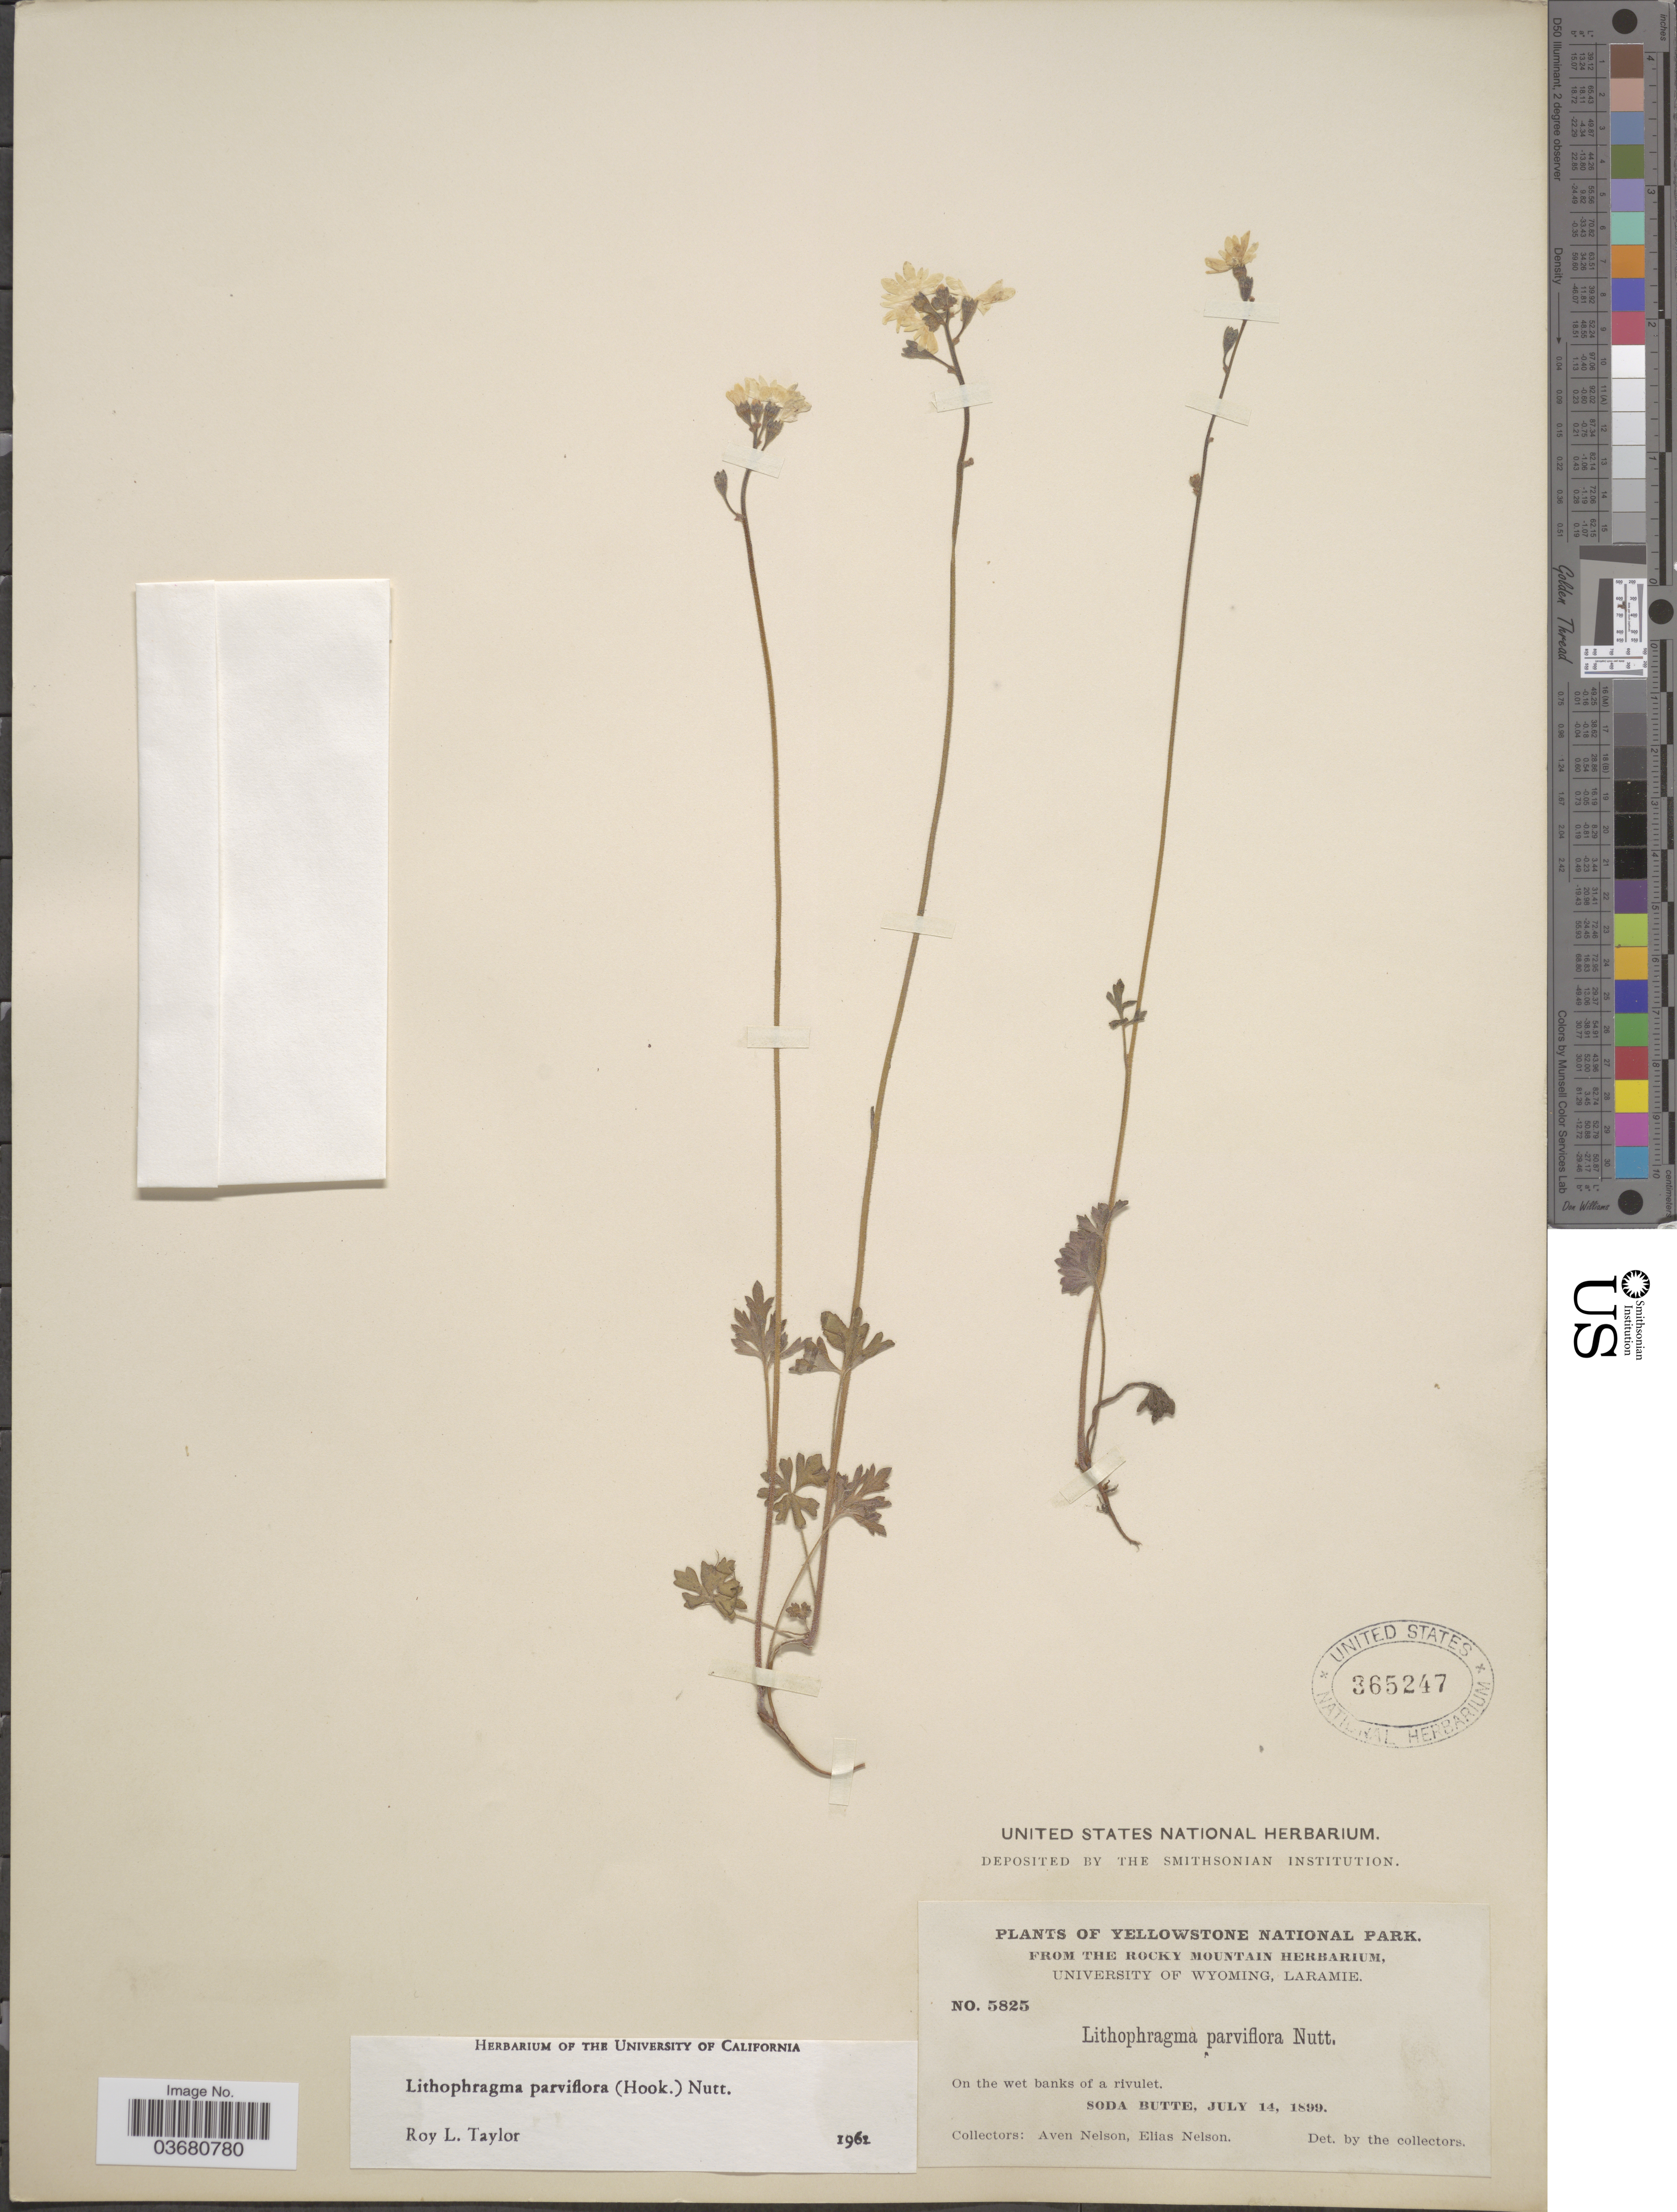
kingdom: Plantae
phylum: Tracheophyta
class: Magnoliopsida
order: Saxifragales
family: Saxifragaceae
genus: Lithophragma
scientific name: Lithophragma parviflorum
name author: (Hook.) Nutt.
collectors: A. Nelson & E. Nelson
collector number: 5825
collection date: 1899-07-14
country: United States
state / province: Wyoming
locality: Yellowstone National Park. On the wet banks of a rivulet. Soda Butte.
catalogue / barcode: US 365247